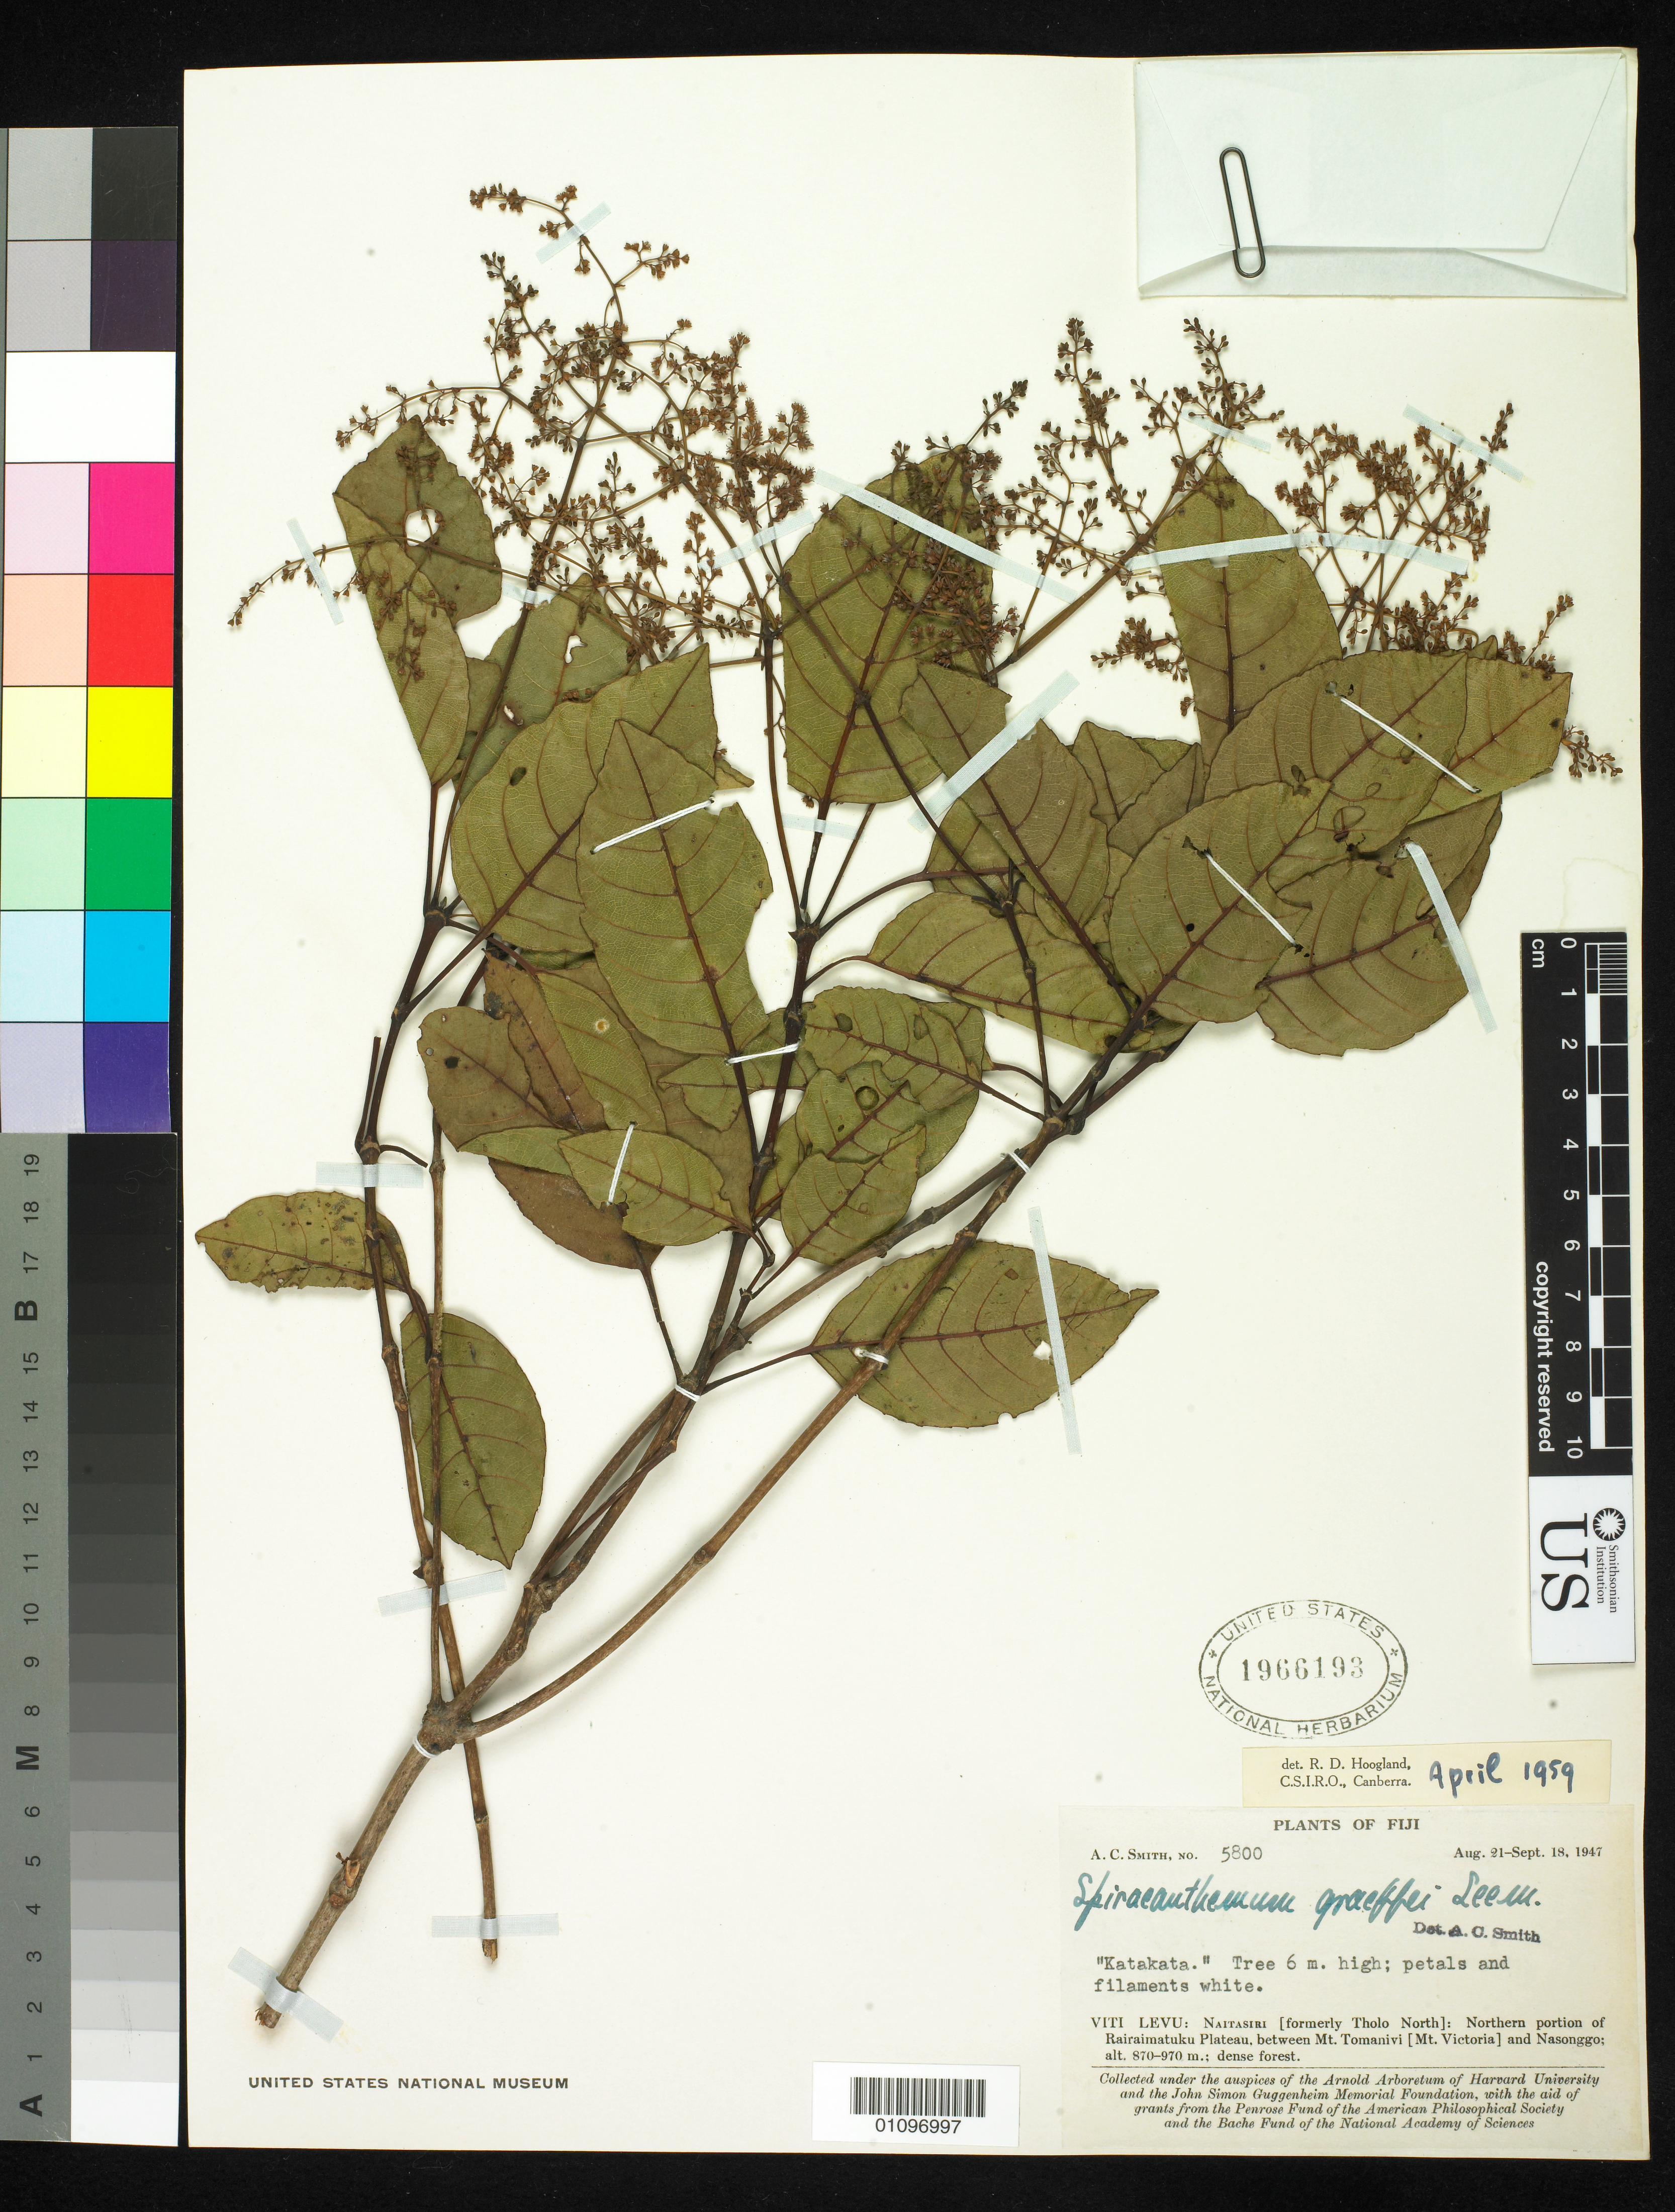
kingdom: Plantae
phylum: Tracheophyta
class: Magnoliopsida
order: Oxalidales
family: Cunoniaceae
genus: Spiraeanthemum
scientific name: Spiraeanthemum graeffei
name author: Seem.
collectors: A. C. Smith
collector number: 5800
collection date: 1947-08-21/1947-09-18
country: Fiji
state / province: Naitasiri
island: Viti Levu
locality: Northern portion of Rairaimatuku plateau, between Mt. tomanivi (Mt. Victoria) and Nasonggo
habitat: Dense forest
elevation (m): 870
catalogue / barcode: US 1966193